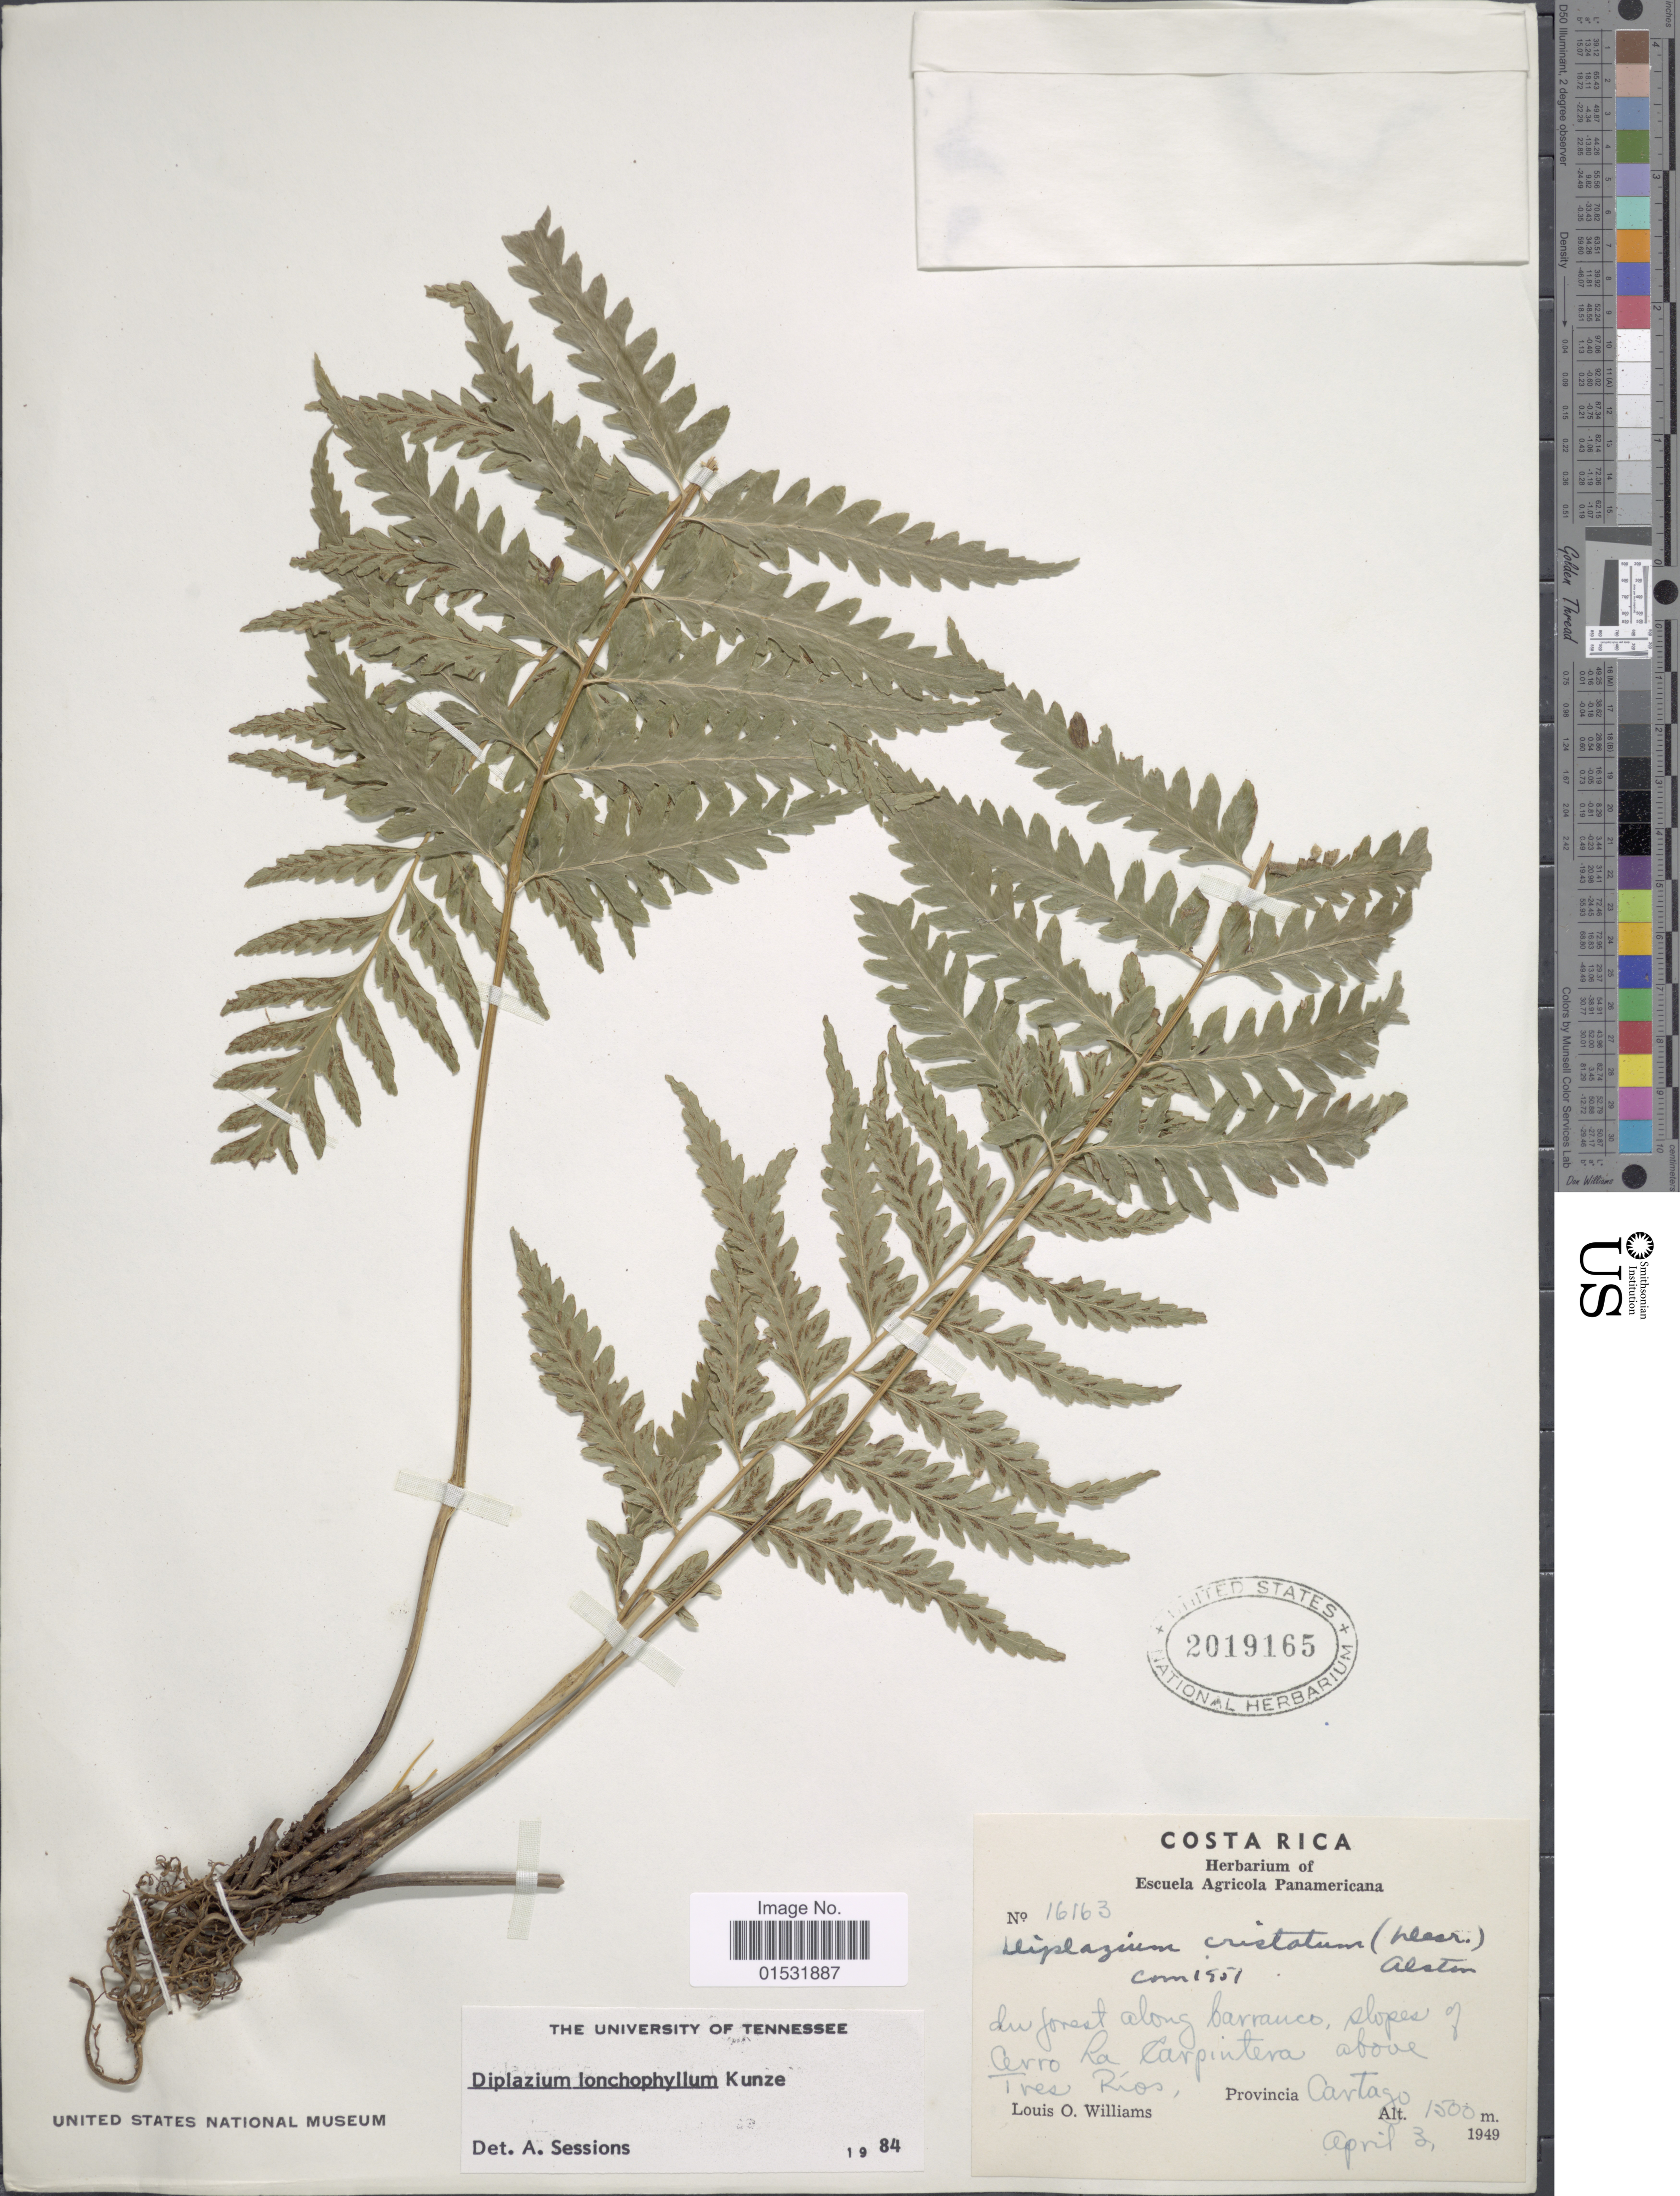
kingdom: Plantae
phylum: Tracheophyta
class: Polypodiopsida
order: Polypodiales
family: Athyriaceae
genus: Diplazium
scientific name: Diplazium lonchophyllum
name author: Kunze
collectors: L. O. Williams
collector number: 16163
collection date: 1949-04-03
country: Costa Rica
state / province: Cartago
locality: Slopes of Cerro La Carpintera above Tres Rios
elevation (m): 1500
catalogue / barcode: US 2019165